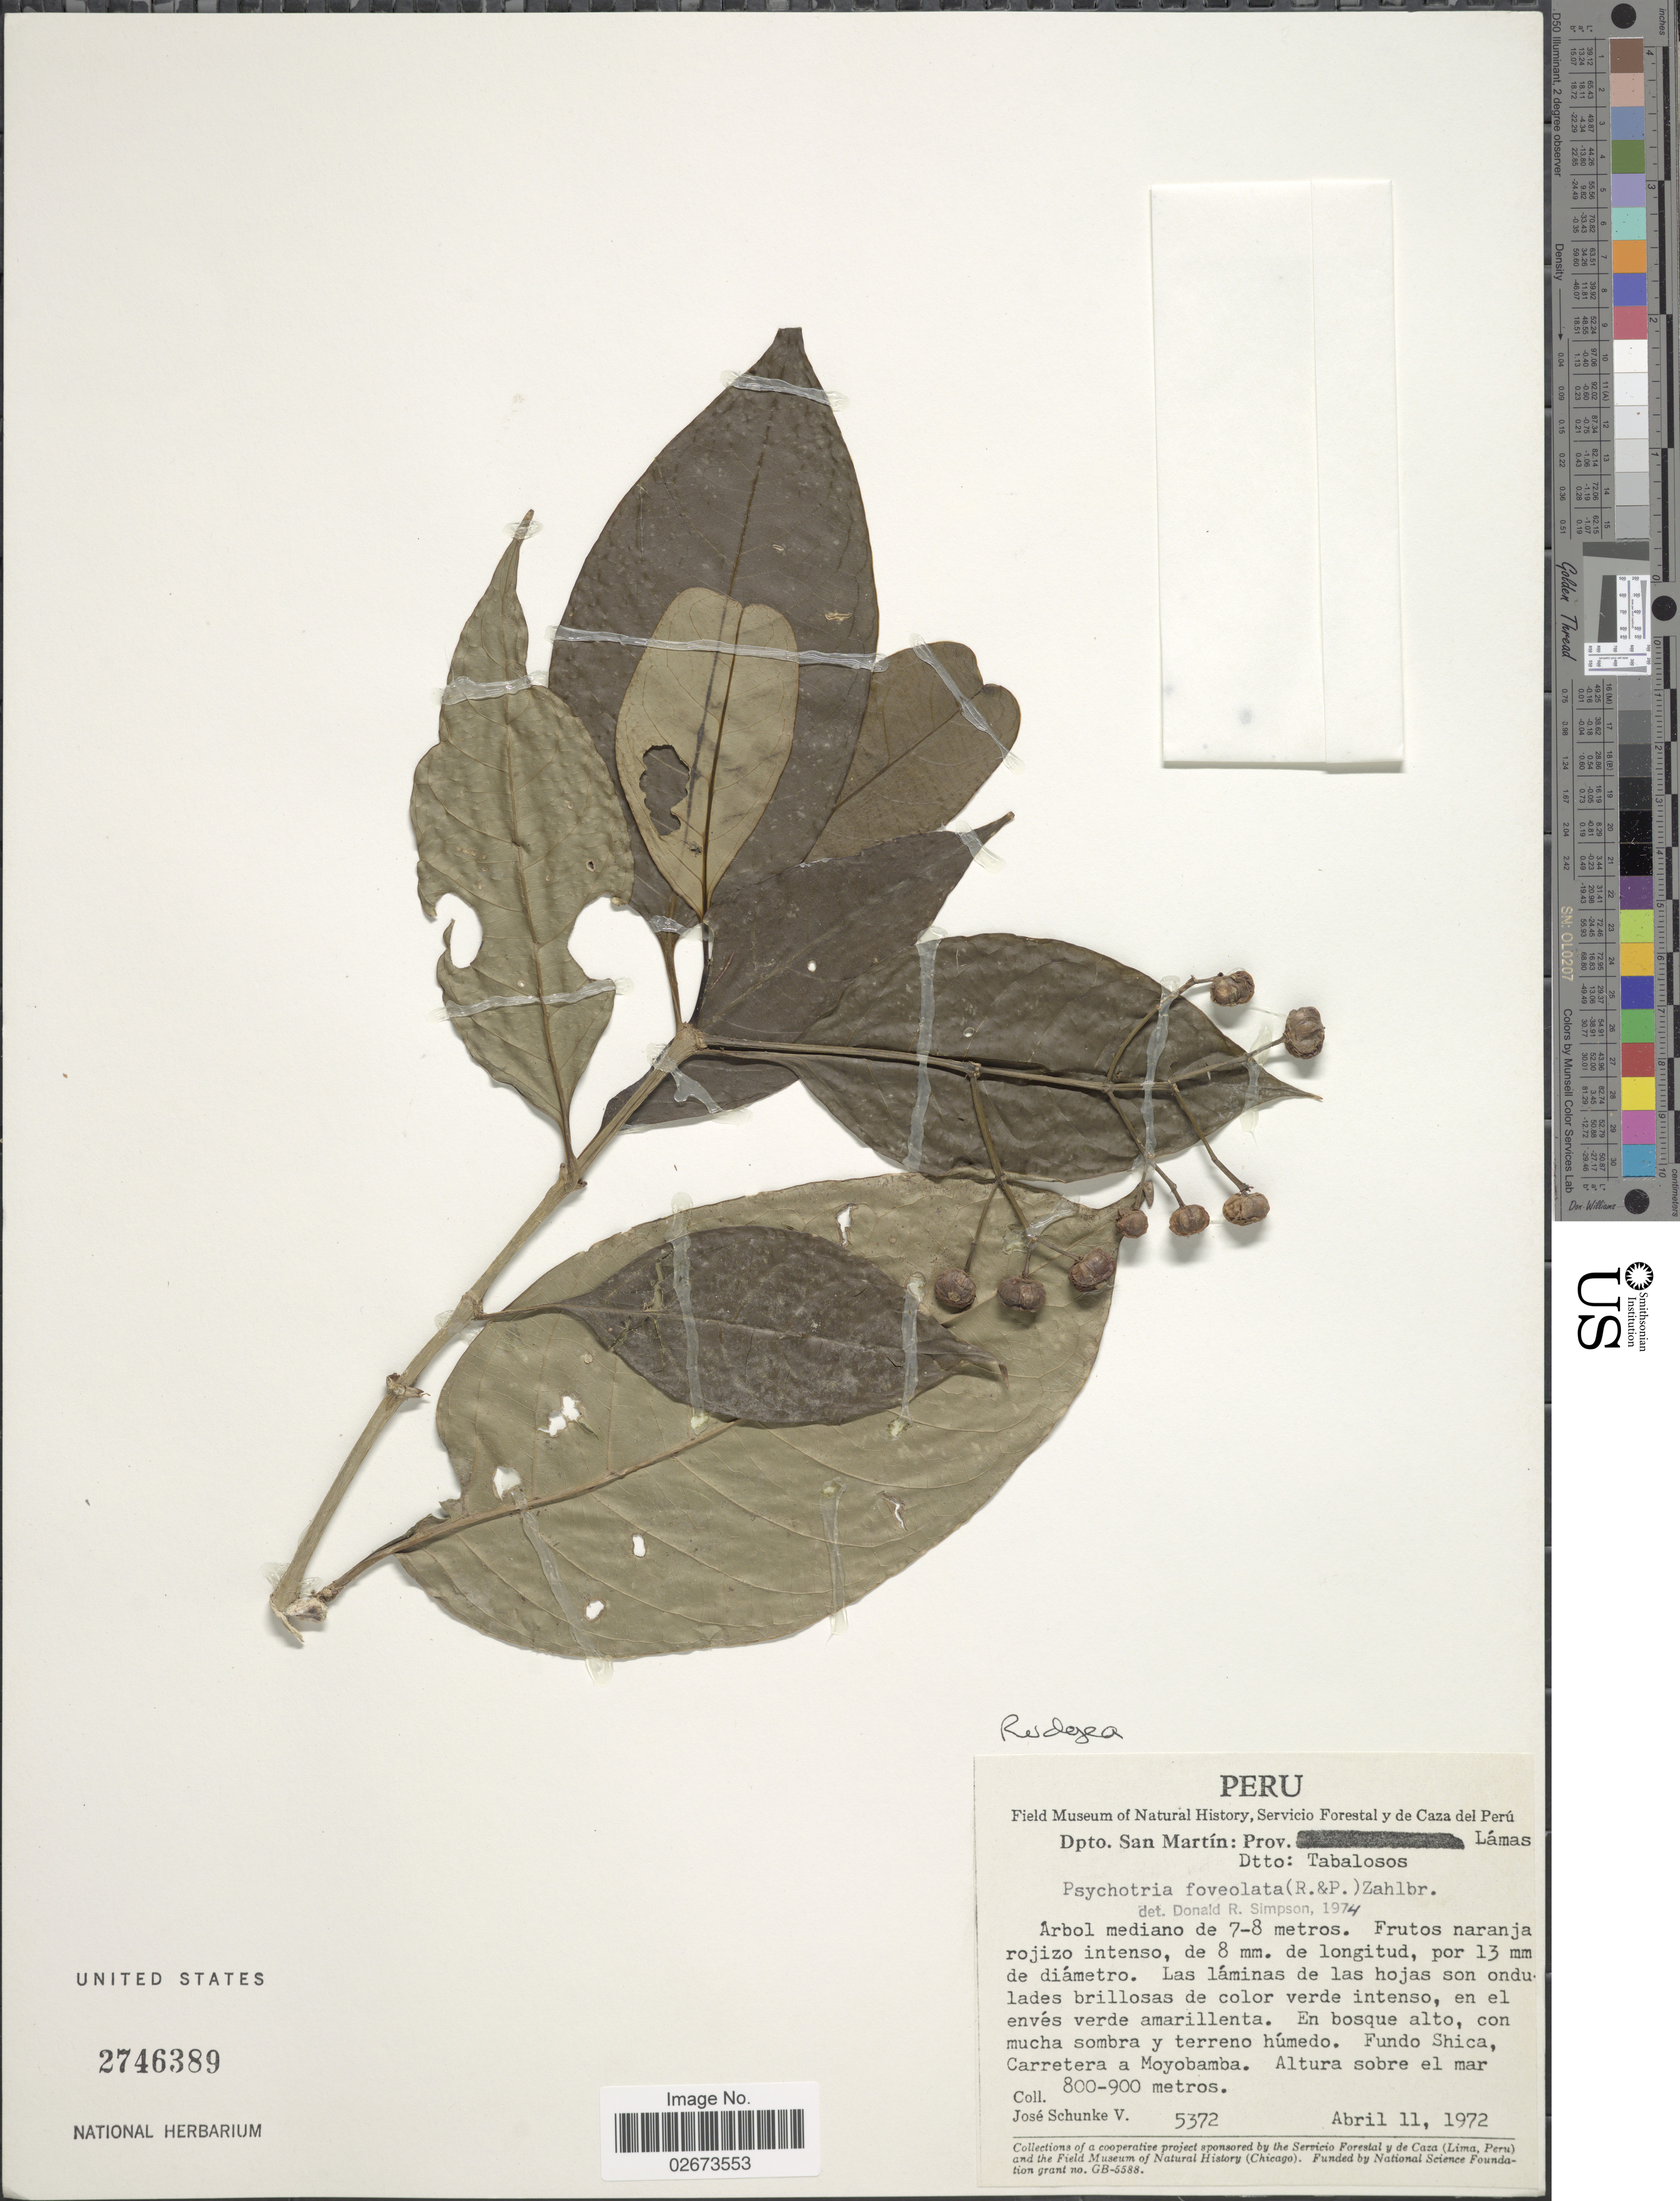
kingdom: Plantae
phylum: Tracheophyta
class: Magnoliopsida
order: Gentianales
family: Rubiaceae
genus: Rudgea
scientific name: Rudgea sp.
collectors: J. Schunke Vigo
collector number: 5372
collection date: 1972-04-11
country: Peru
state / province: San Martín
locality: Prov. Lamas, Dtto: Tabalosos, Fundo Shica, Carretera a Moyobamba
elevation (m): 800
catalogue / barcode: US 2746389